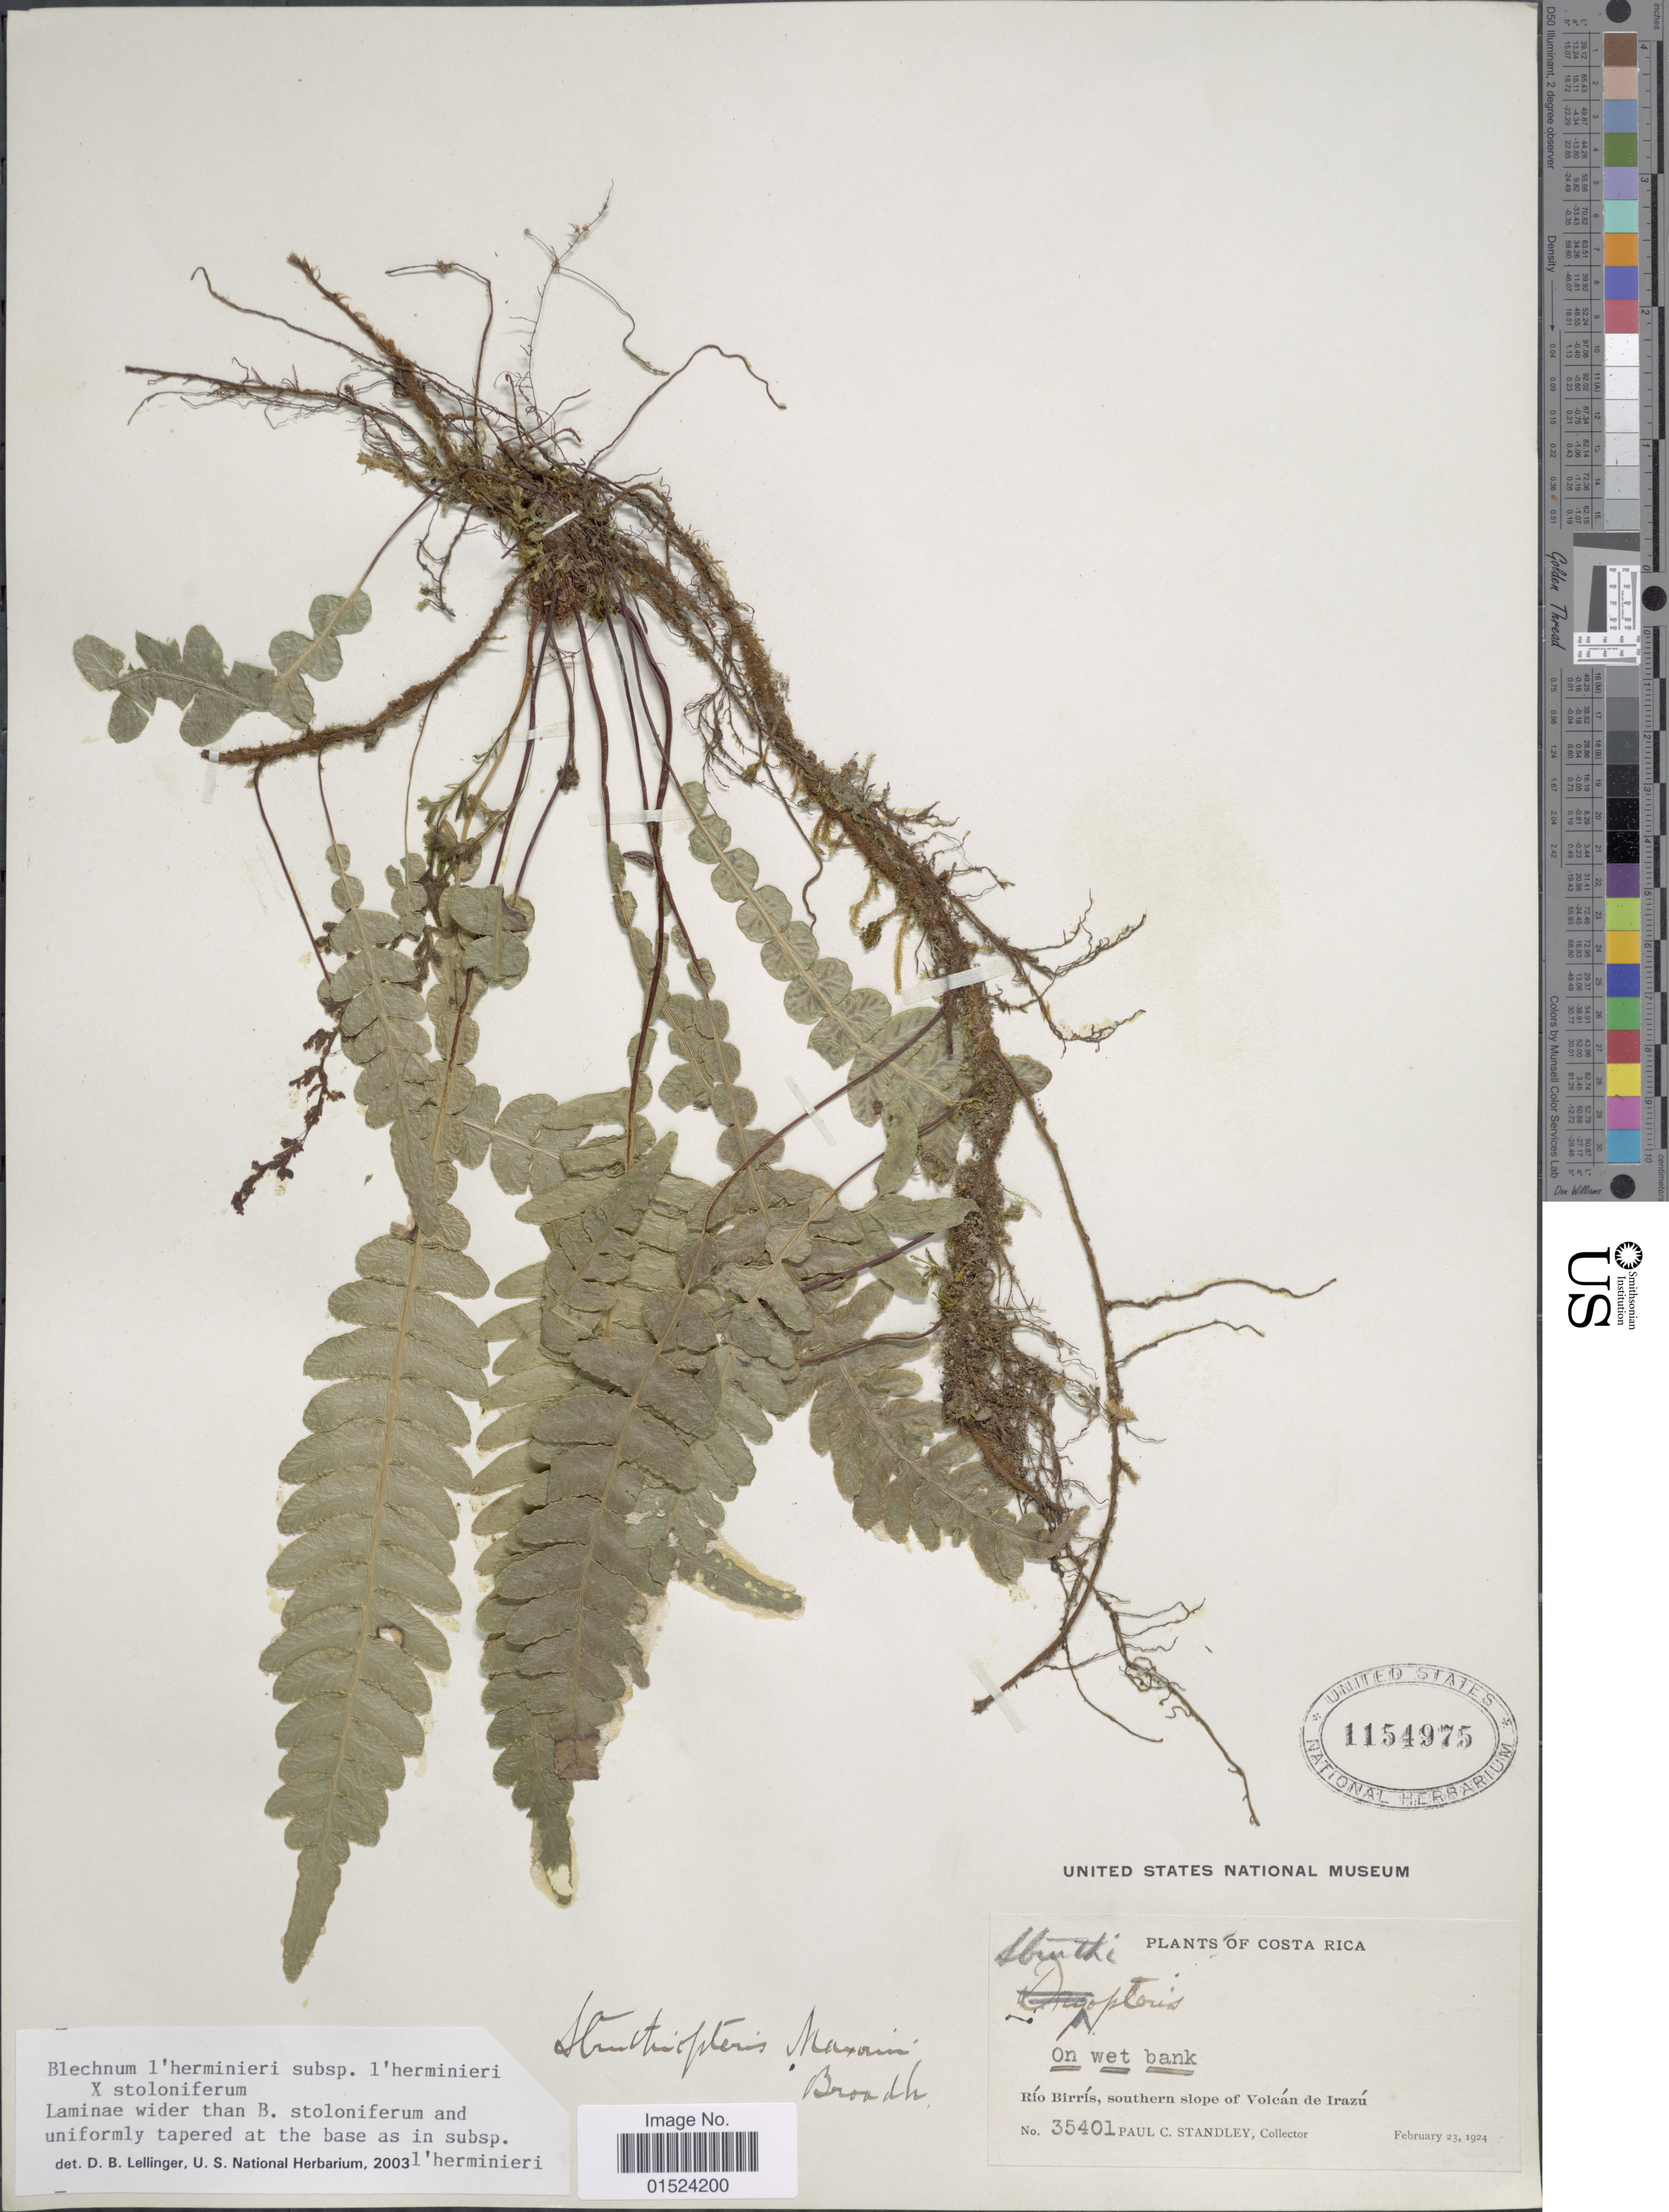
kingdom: Plantae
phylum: Tracheophyta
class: Polypodiopsida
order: Polypodiales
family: Blechnaceae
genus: Blechnum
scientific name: Blechnum l'herminieri subsp. l'herminieri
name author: (Bory) C. Chr.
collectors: P. C. Standley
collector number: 35401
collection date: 1924-02-23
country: Costa Rica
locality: Río Birrís, southern slope of Volcán de Irazú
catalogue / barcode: US 1154975